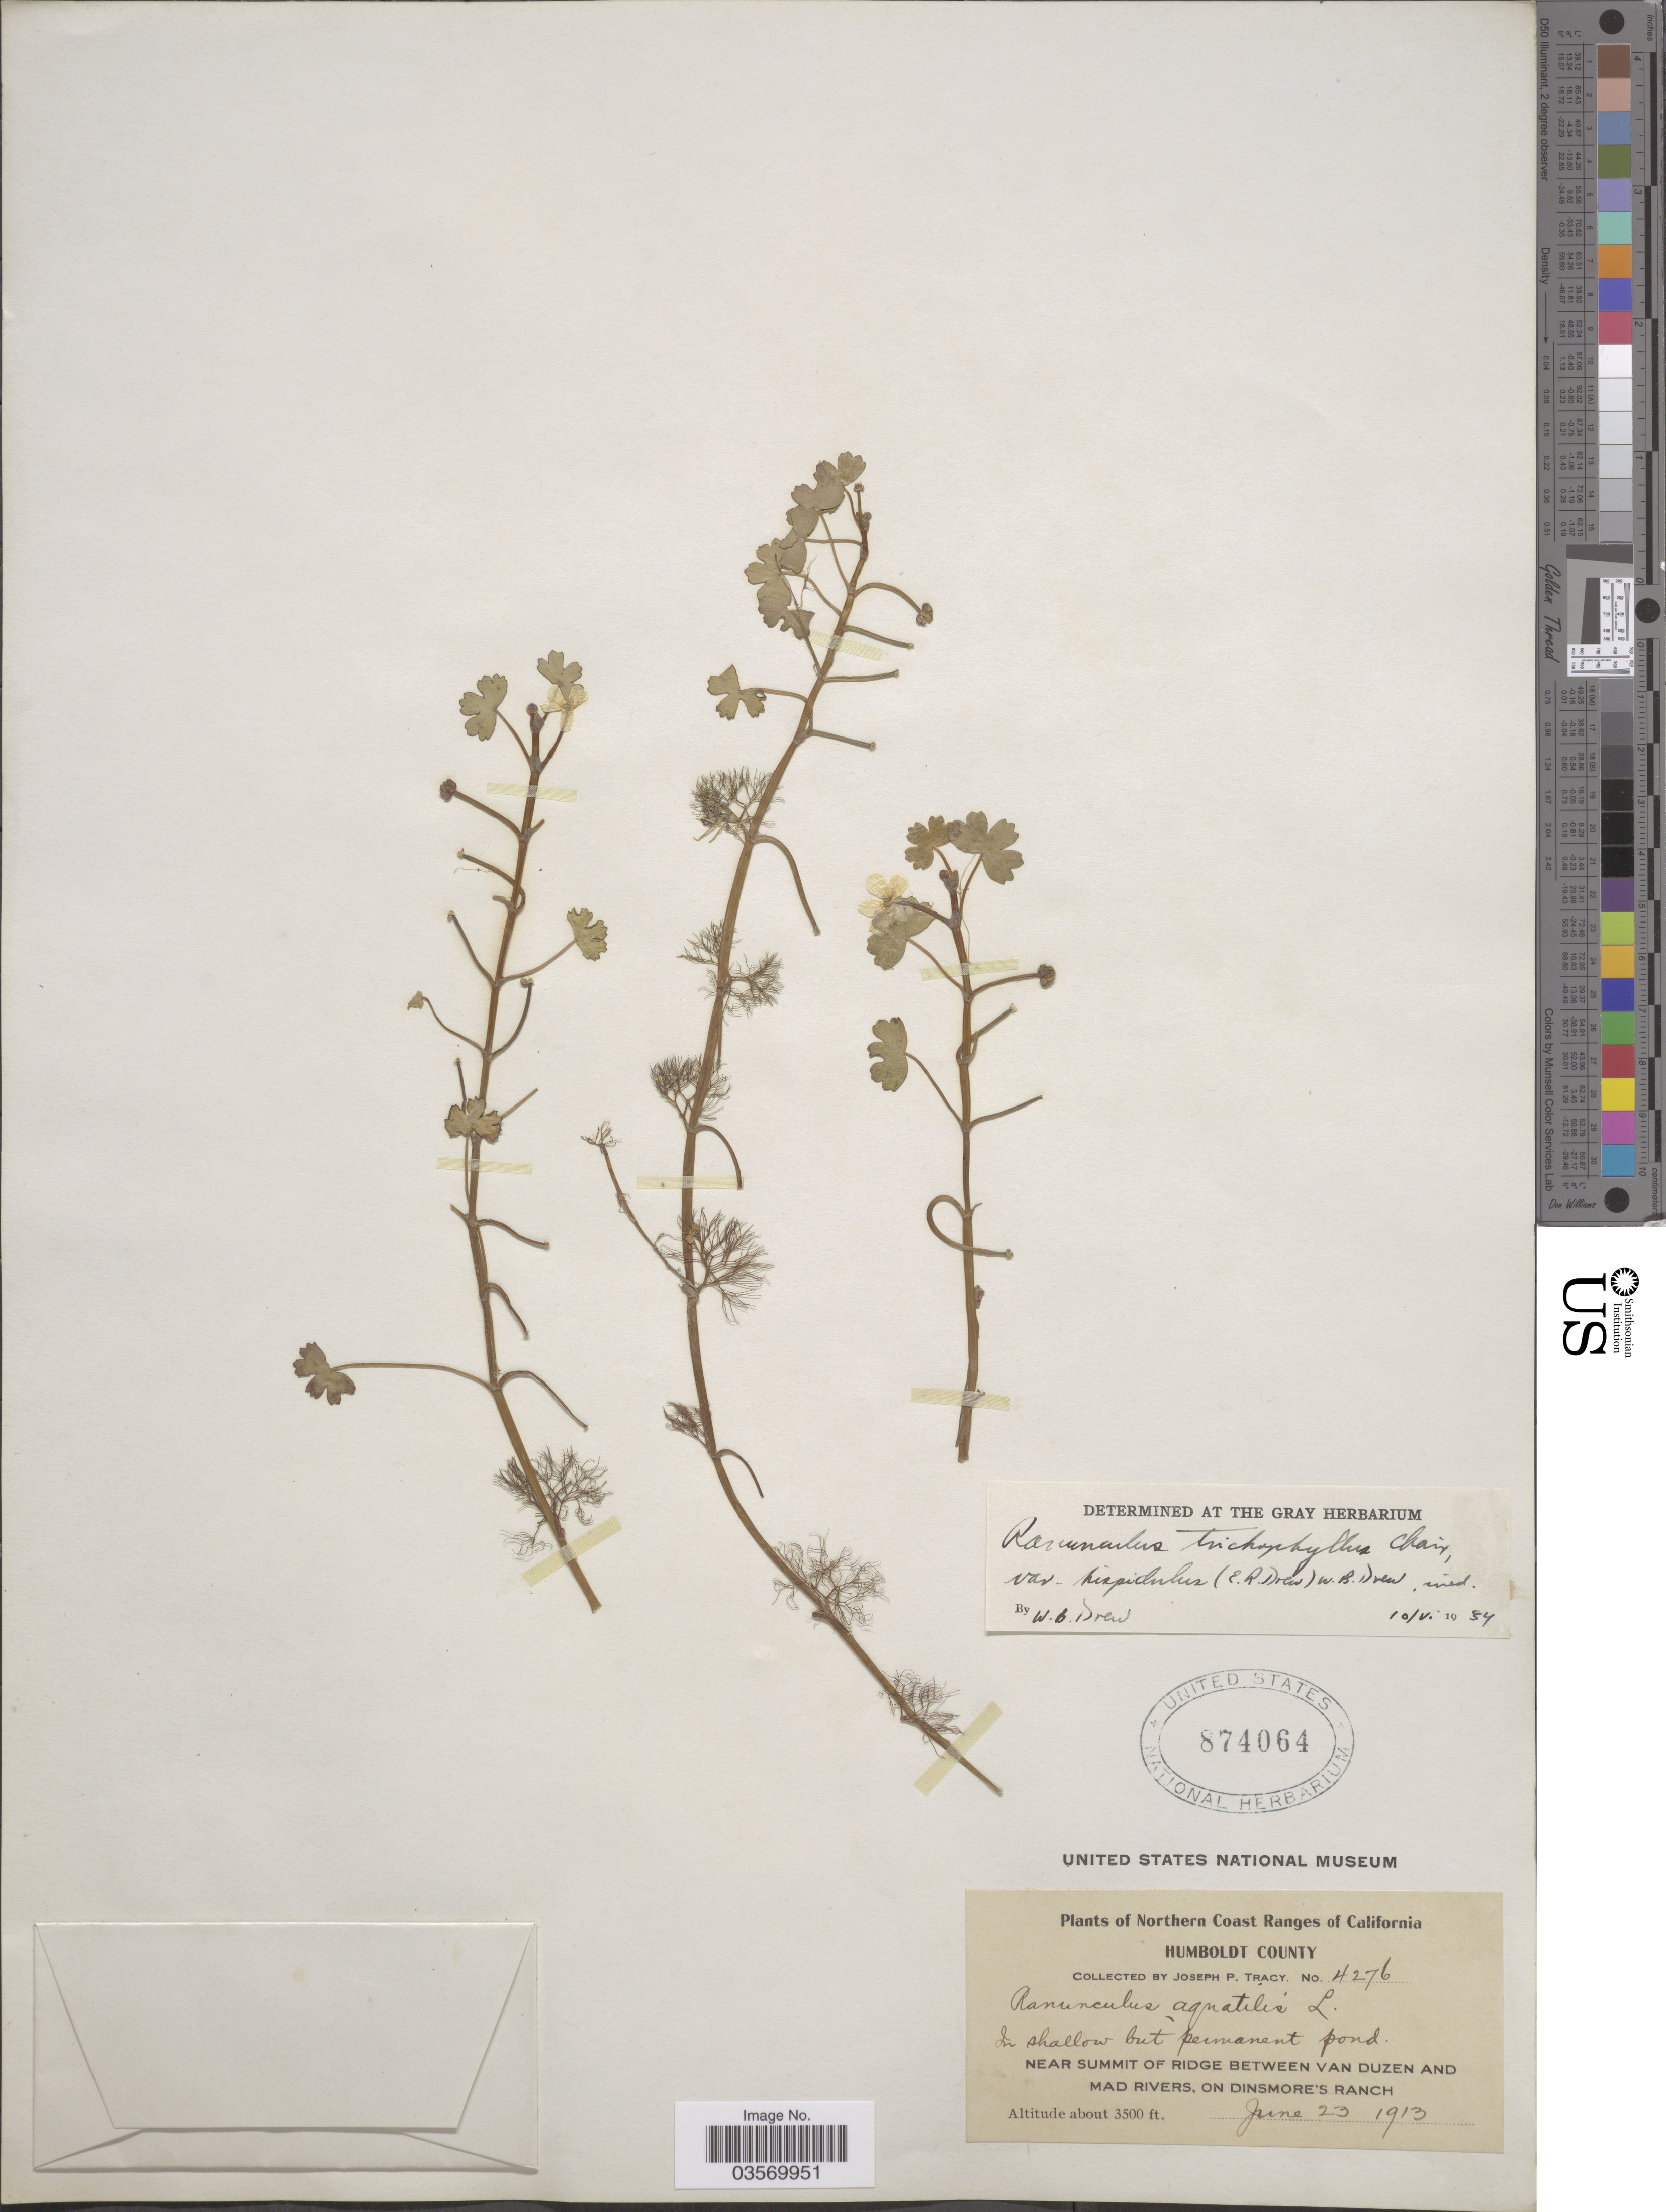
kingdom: Plantae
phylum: Tracheophyta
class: Magnoliopsida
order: Ranunculales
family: Ranunculaceae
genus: Ranunculus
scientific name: Ranunculus mongolicus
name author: (Krylov) Serg.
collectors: J. Tracy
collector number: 4276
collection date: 1913-06-23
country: United States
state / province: California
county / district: Humboldt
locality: Northern Coast Ranges of California. Humboldt County. Near Summit of Ridge between Van Duzen and Mad Rivers, on Dinsmore's Ranch.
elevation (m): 1067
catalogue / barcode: US 874064